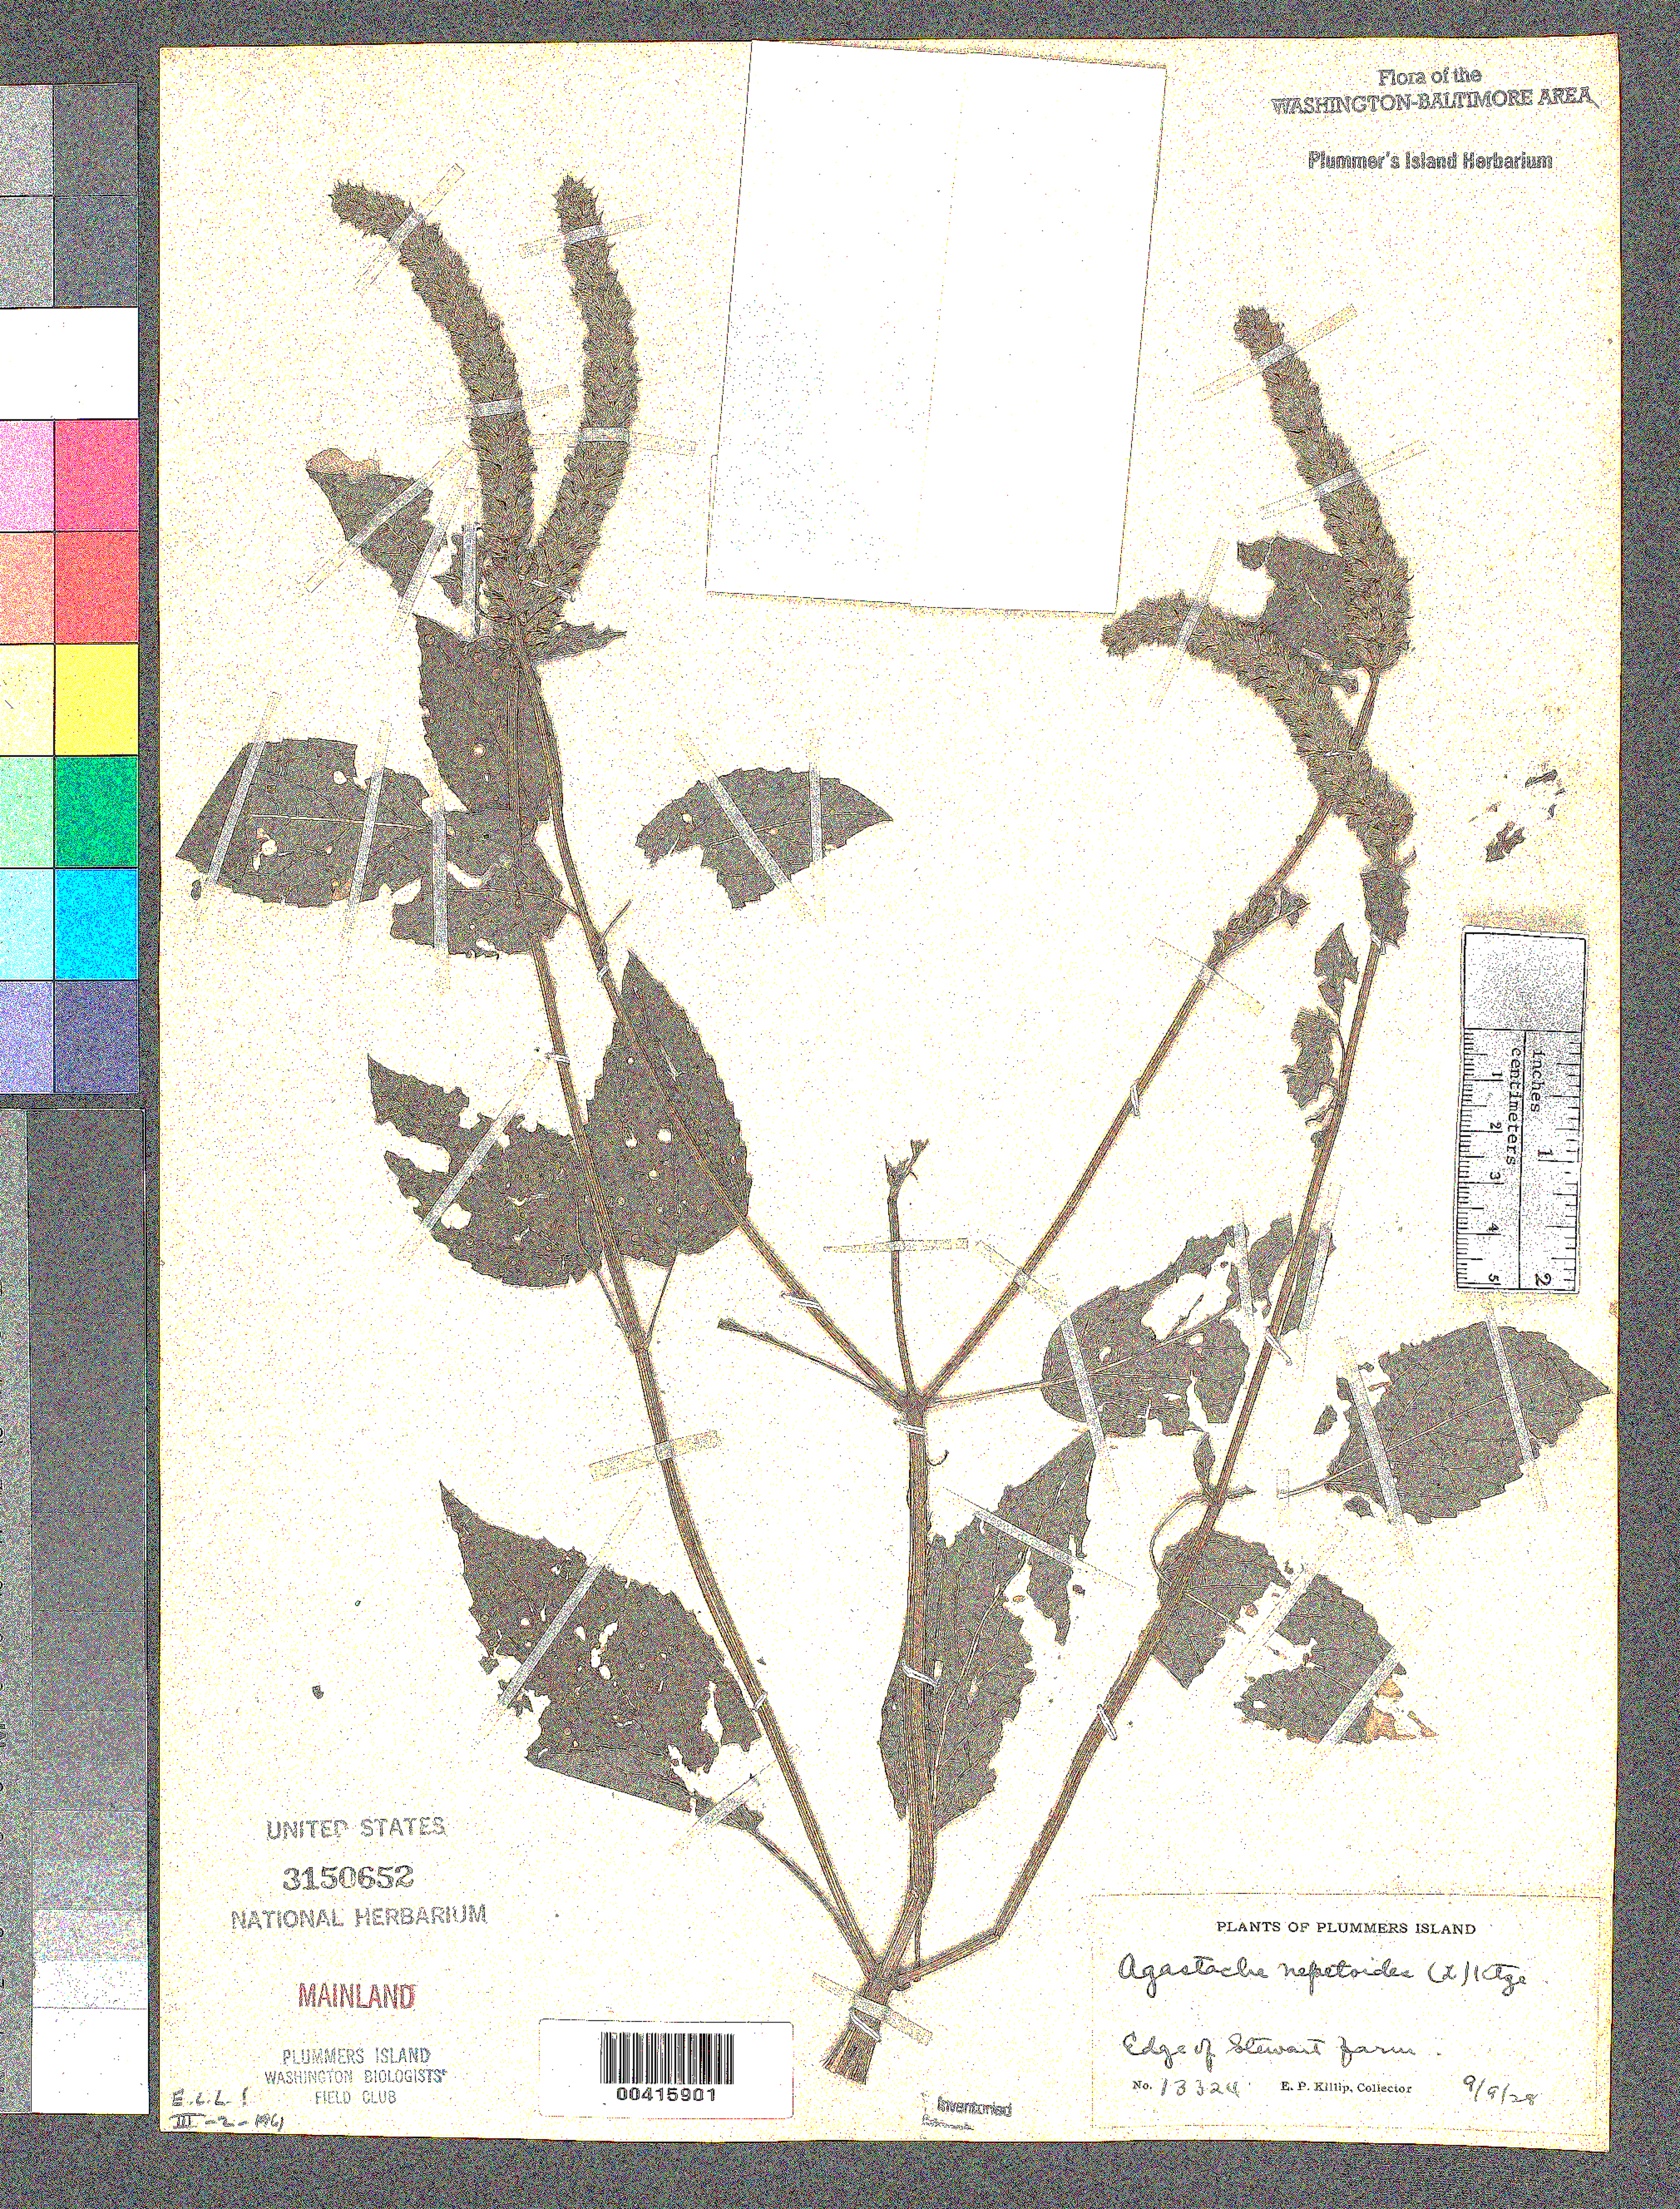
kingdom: Plantae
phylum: Tracheophyta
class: Magnoliopsida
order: Lamiales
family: Lamiaceae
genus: Agastache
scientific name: Agastache nepetoides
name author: (L.) Kuntze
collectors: E. P. Killip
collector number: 13324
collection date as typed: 09 Sep 1928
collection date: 1928-09-09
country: United States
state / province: Maryland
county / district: Montgomery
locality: Plummer's Island; mainland, edge of Stewart Farm C. & O. Canal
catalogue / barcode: US 3150652